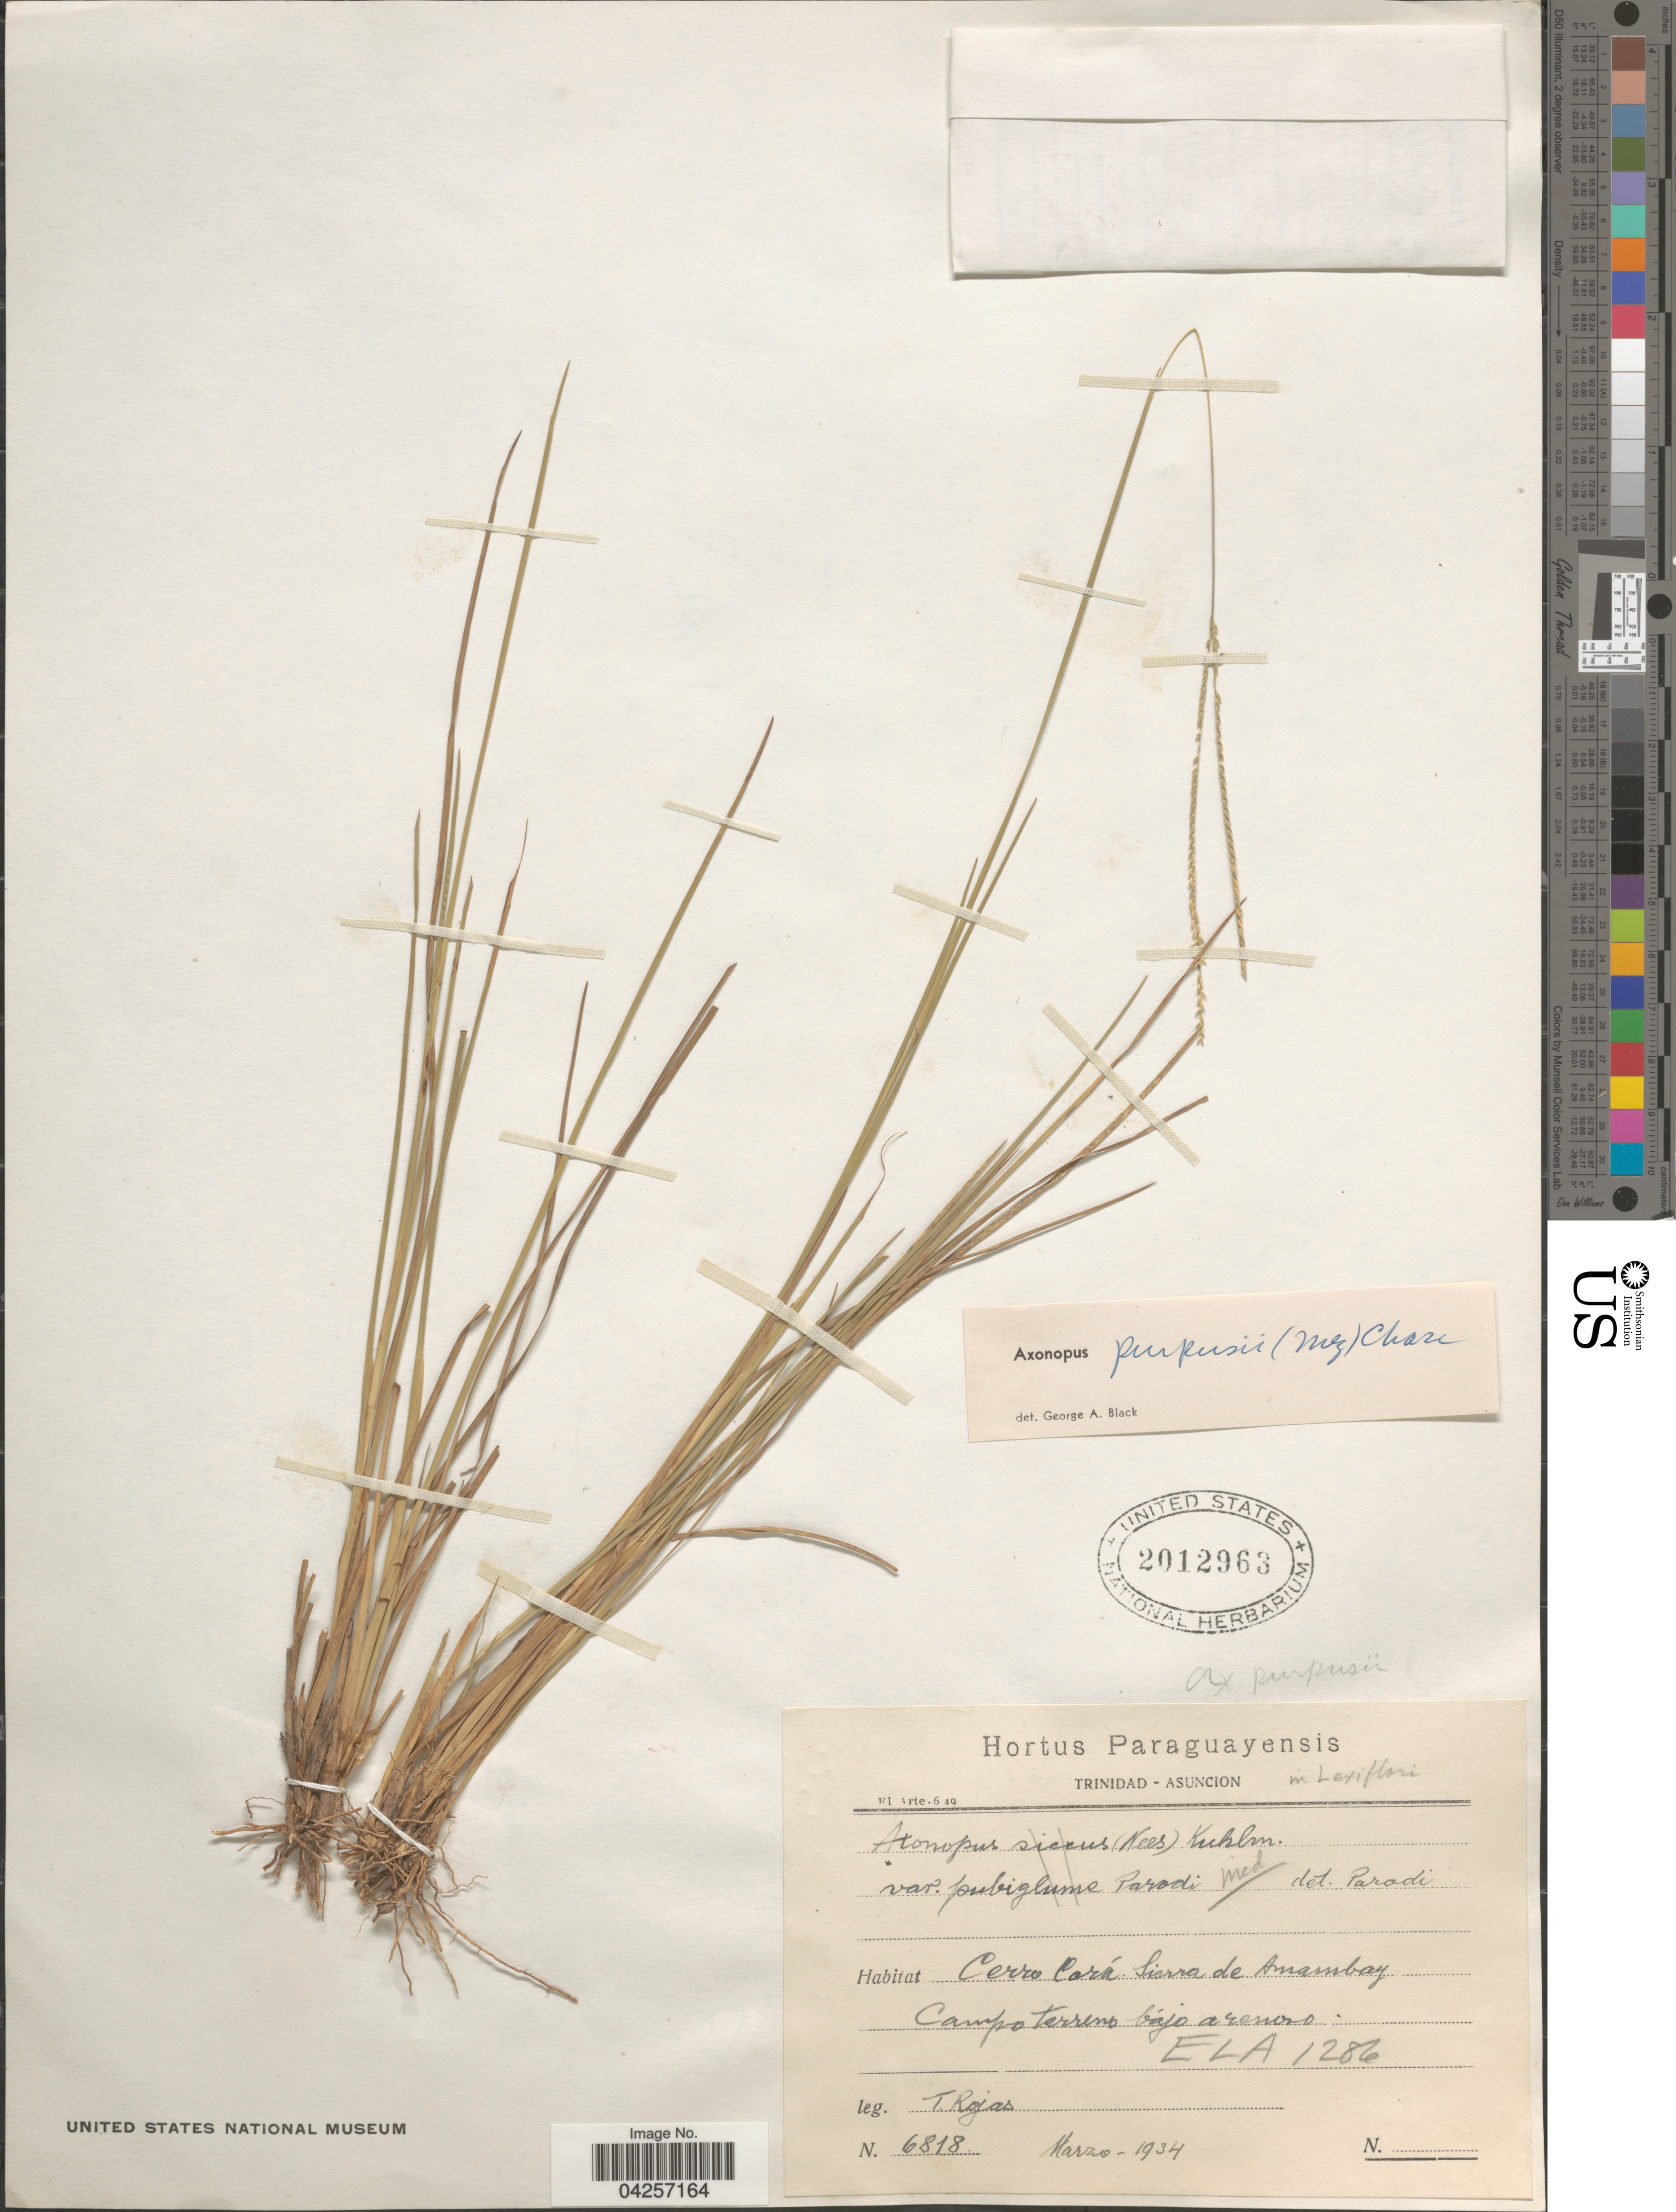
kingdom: Plantae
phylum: Tracheophyta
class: Liliopsida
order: Poales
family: Poaceae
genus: Axonopus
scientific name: Axonopus fissifolius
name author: (Raddi) Kuhlm.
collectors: T. Rojas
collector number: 6818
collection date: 1934-03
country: Paraguay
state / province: Asuncion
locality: Cerro Corá Sierra de Amambay.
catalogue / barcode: US 2012963